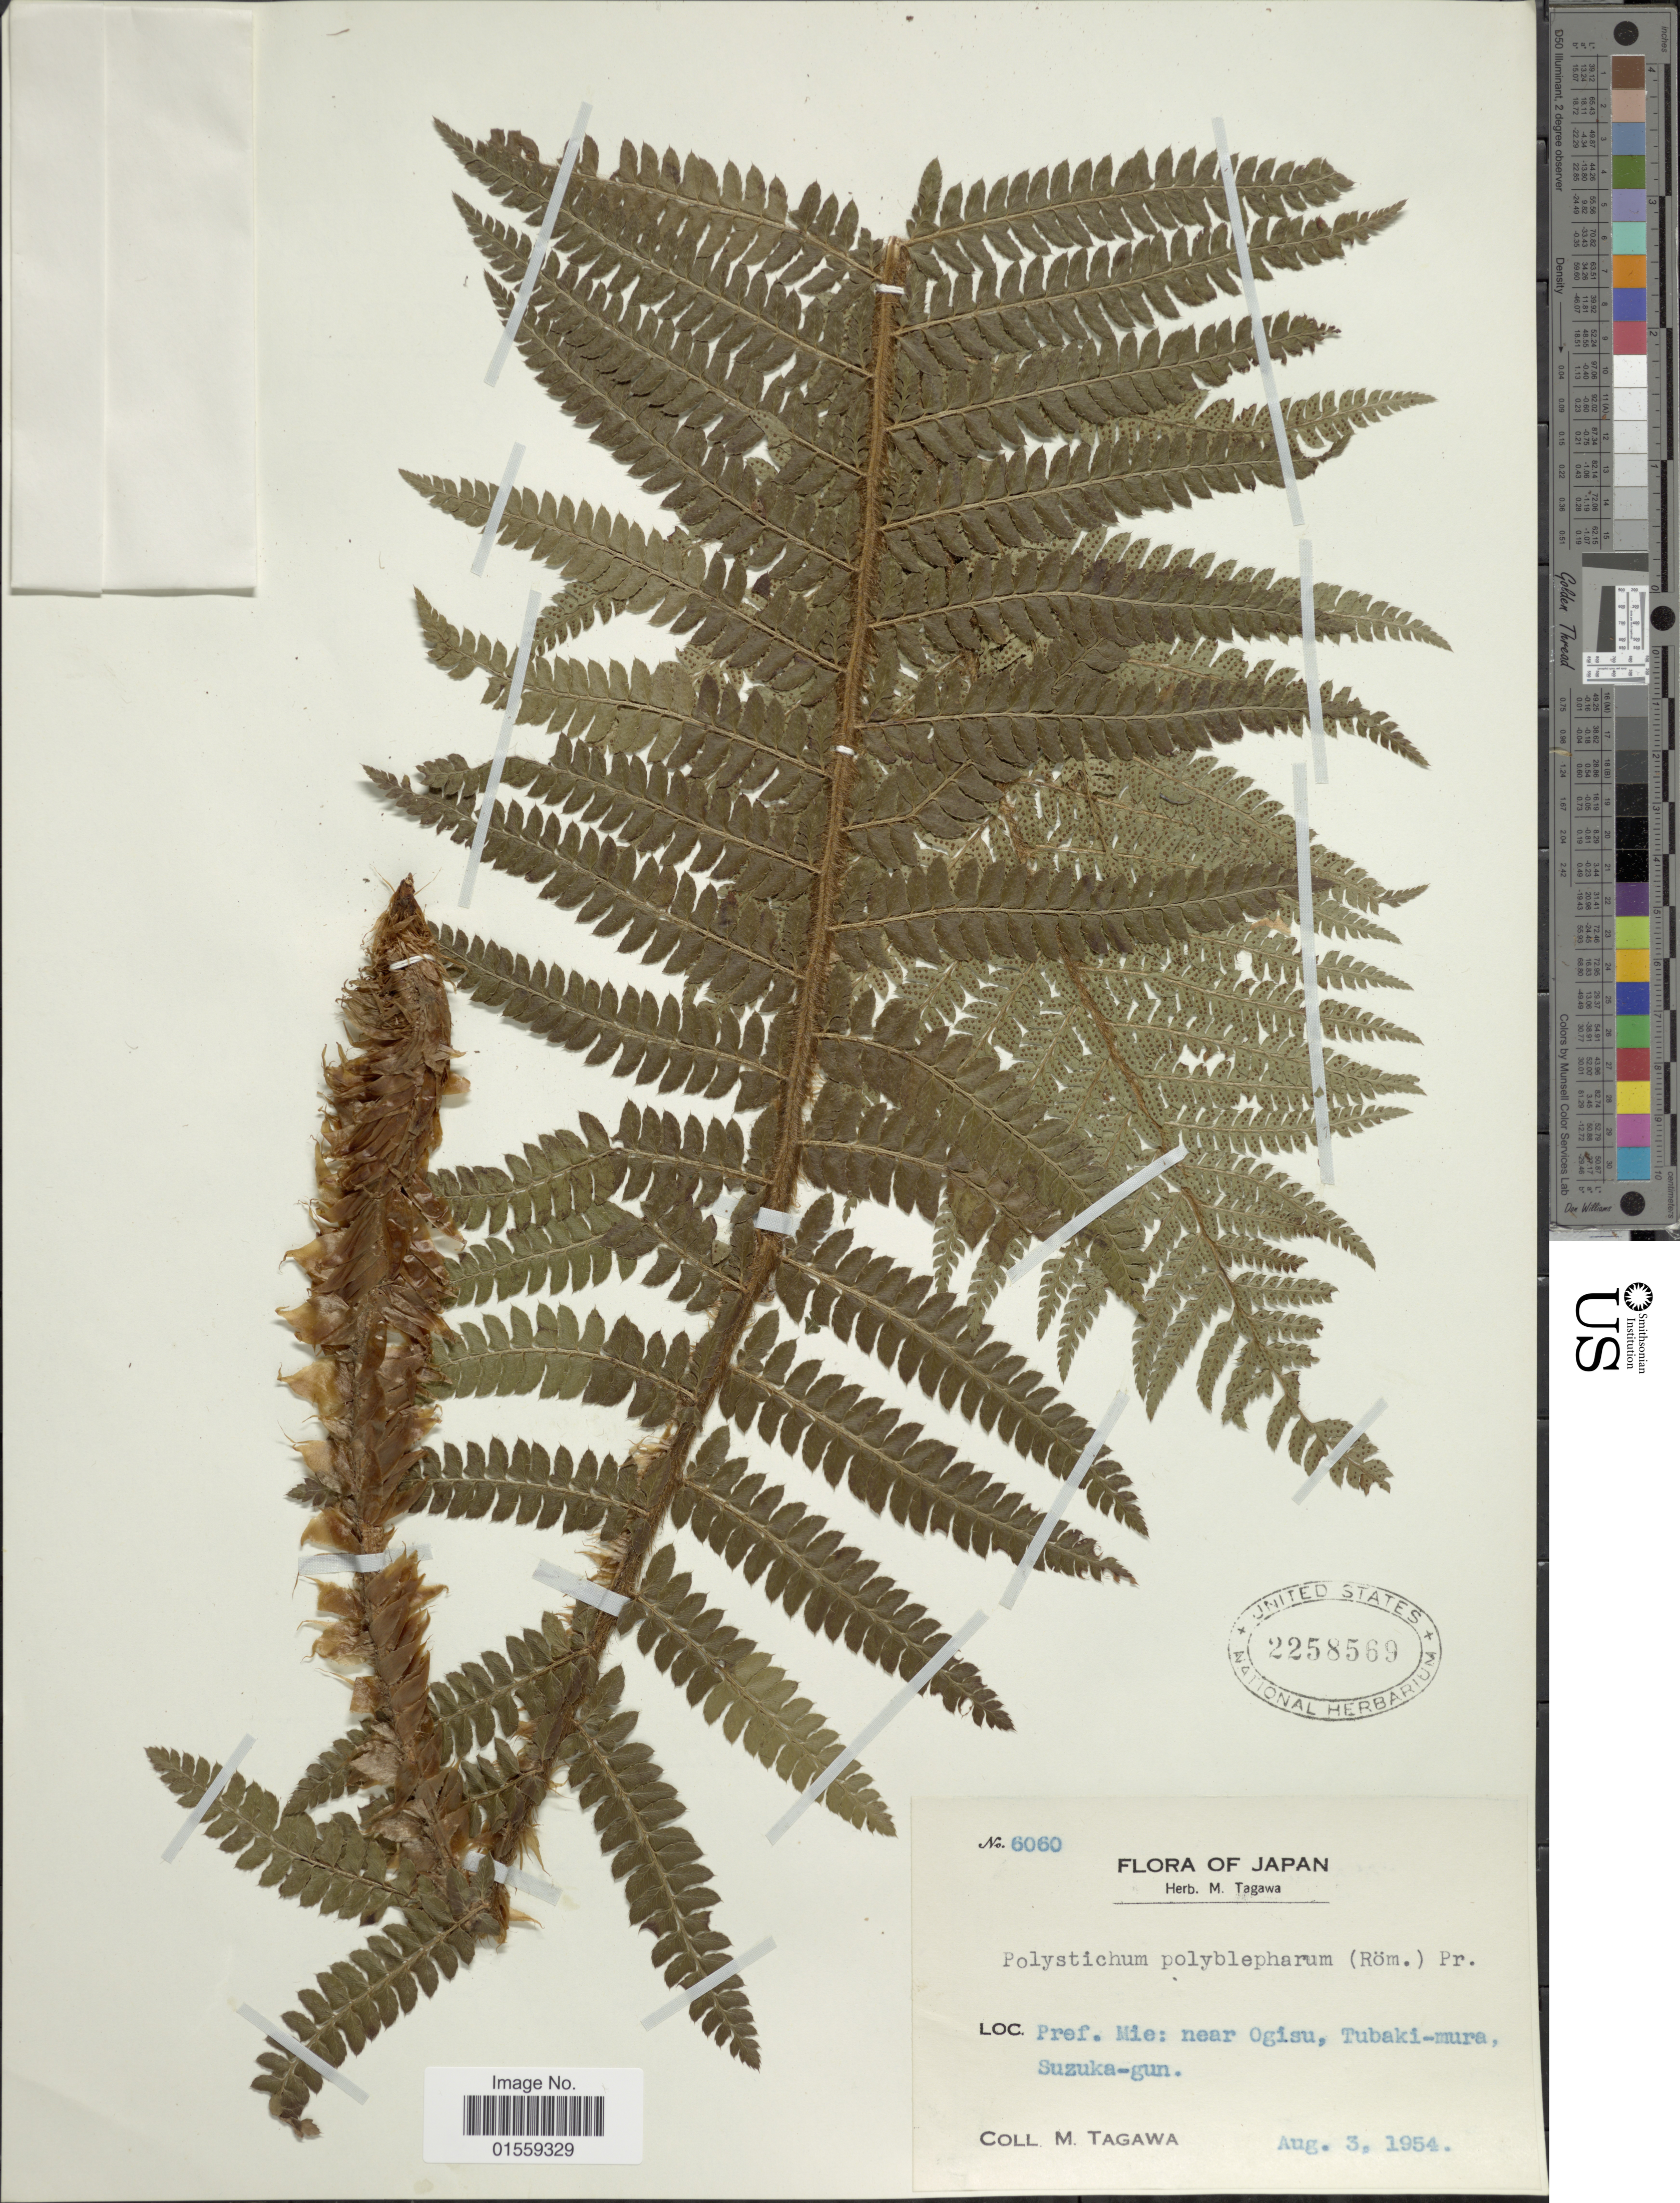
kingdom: Plantae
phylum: Tracheophyta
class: Polypodiopsida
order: Polypodiales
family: Dryopteridaceae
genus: Polystichum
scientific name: Polystichum polyblepharum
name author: (Roemer ex Kunze) C. Presl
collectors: M. Tagawa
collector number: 6060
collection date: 1954-08-03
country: Japan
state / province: Mie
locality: Pref. Mie: near Ogisu, Tubaki-mura, Suzuka-gun.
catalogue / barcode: US 2258569